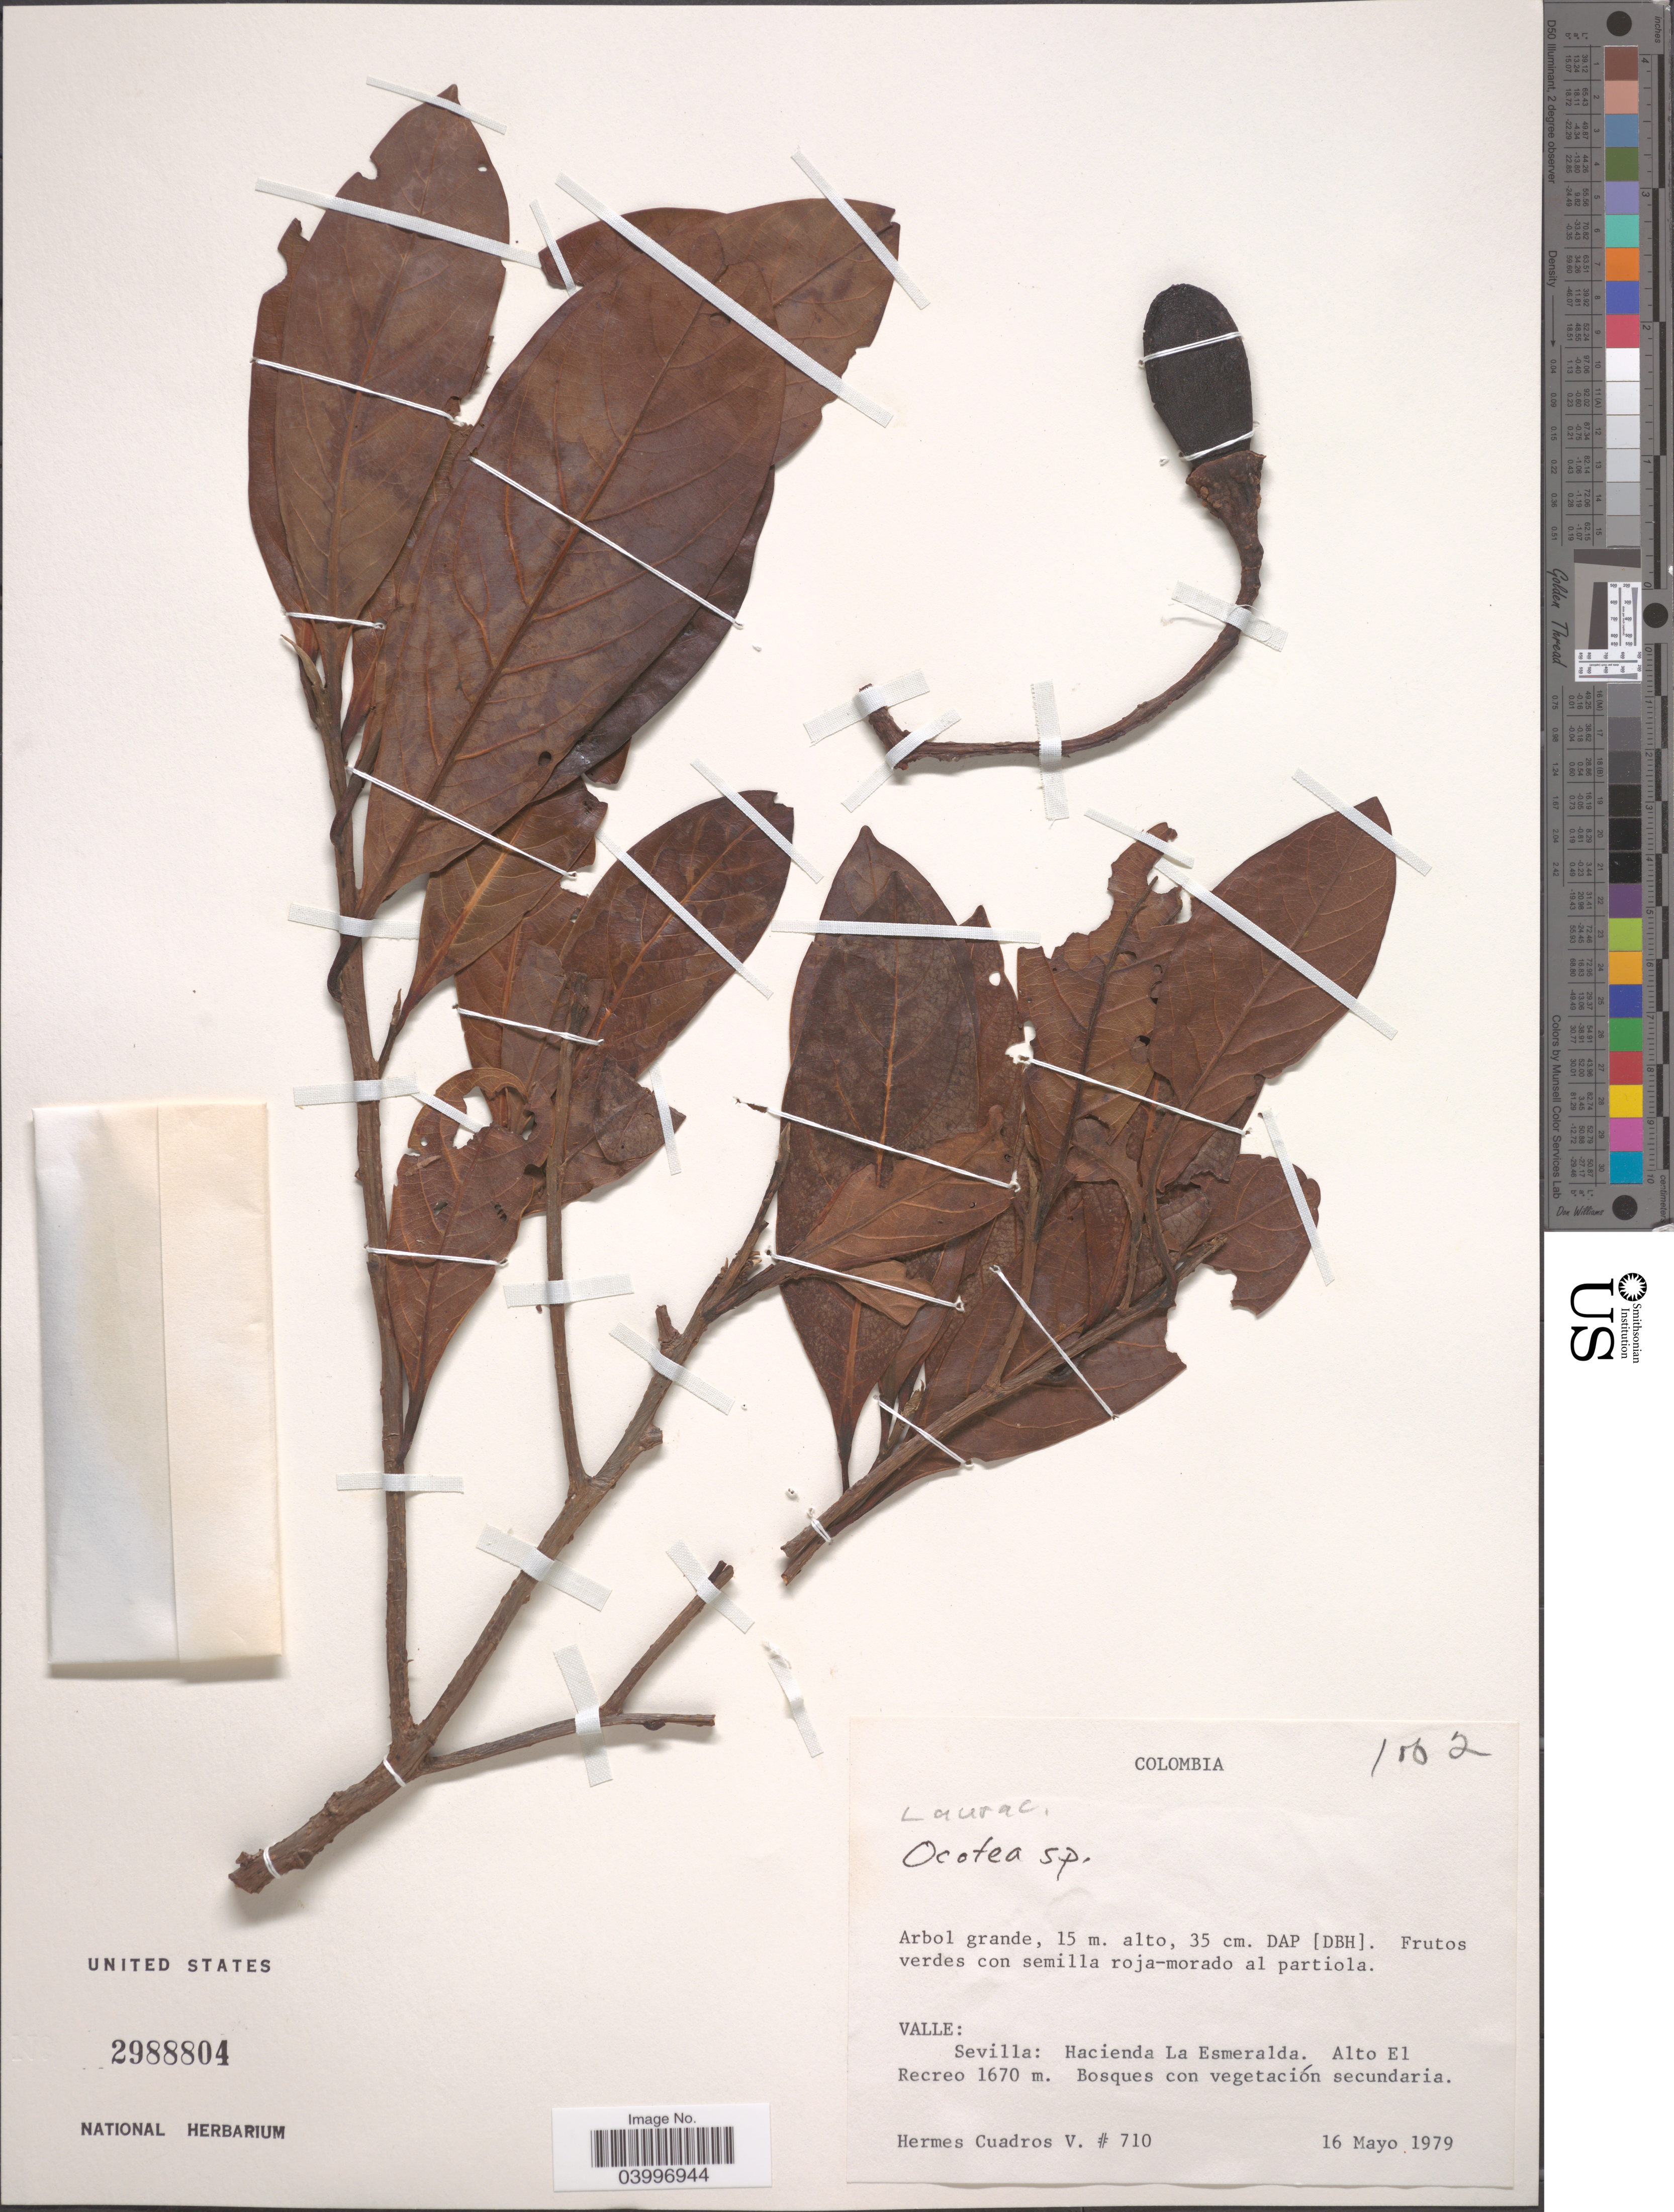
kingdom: Plantae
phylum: Tracheophyta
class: Magnoliopsida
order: Laurales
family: Lauraceae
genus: Ocotea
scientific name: Ocotea sp.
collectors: H. Cuadros V.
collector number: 710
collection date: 1979-05-16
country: Colombia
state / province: Valle del Cauca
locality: Valle: Sevilla: Hacienda La Esmeralda. Alto El Recreo.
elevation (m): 1670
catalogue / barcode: US 2988804